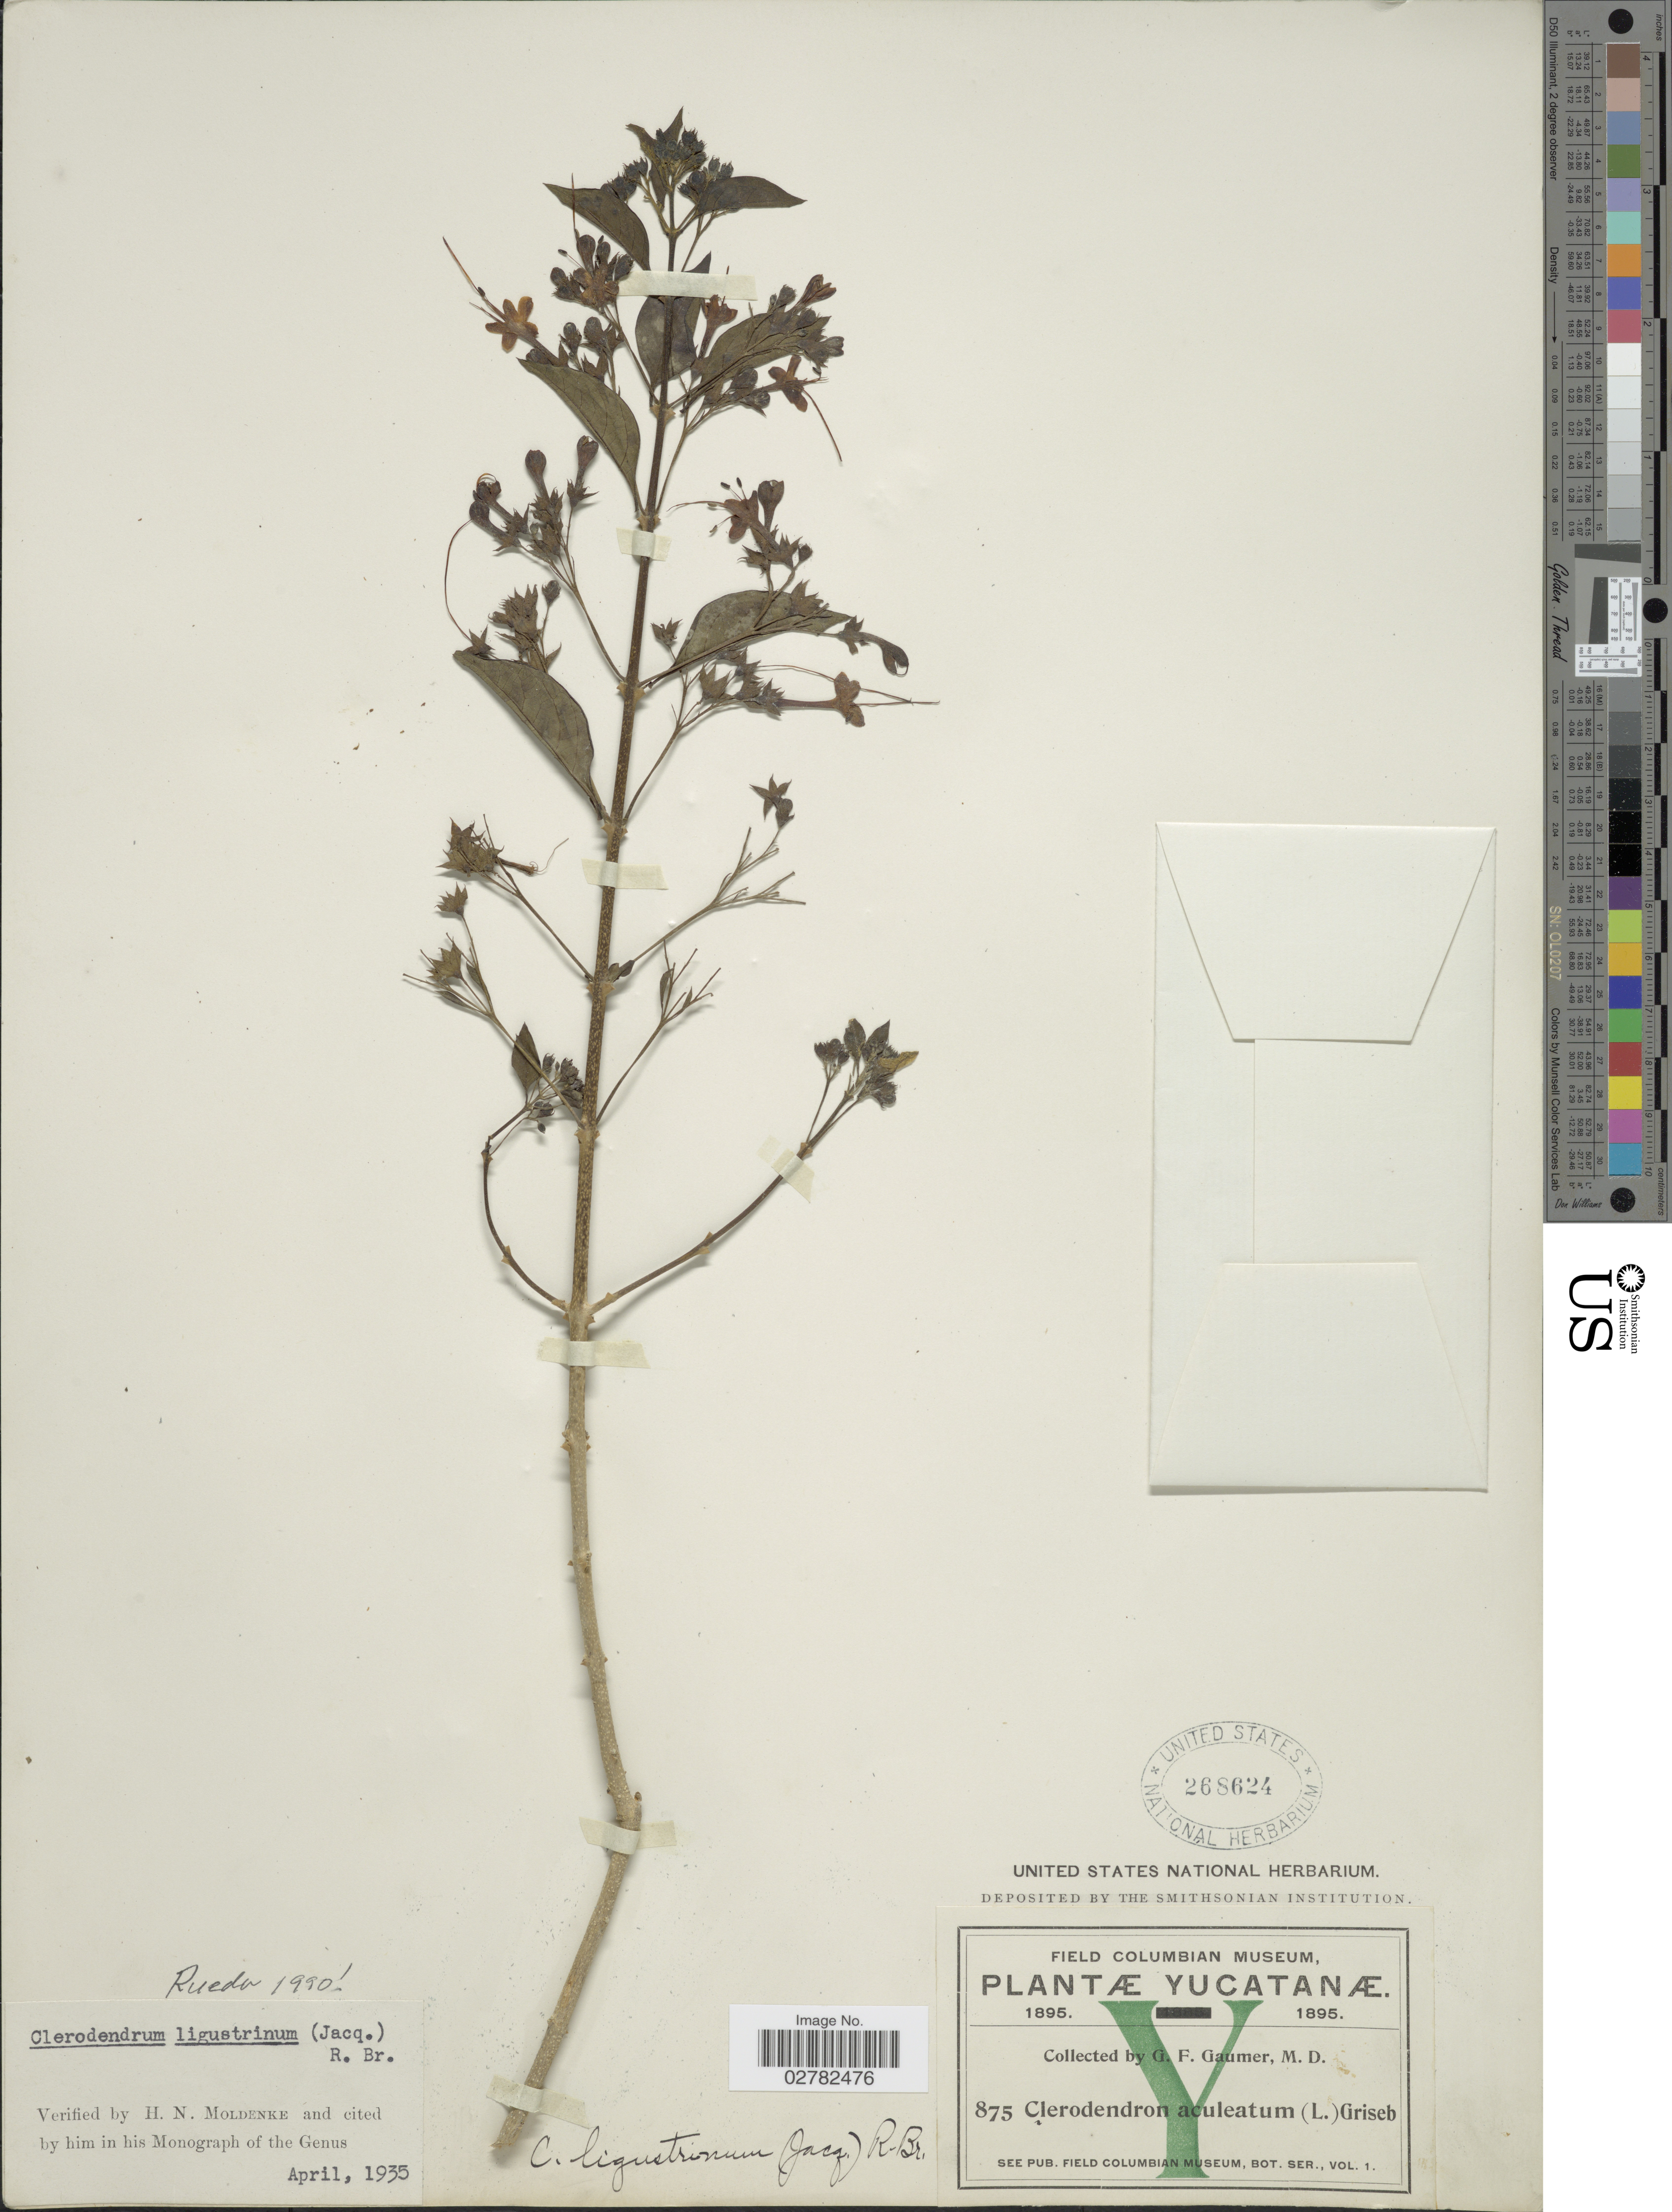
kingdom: Plantae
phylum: Tracheophyta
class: Magnoliopsida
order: Lamiales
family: Lamiaceae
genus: Clerodendrum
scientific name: Clerodendrum ligustrinum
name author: (Jacq.) R. Br.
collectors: G. F. Gaumer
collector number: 875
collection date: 1895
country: Mexico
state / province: Yucatán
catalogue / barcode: US 268624